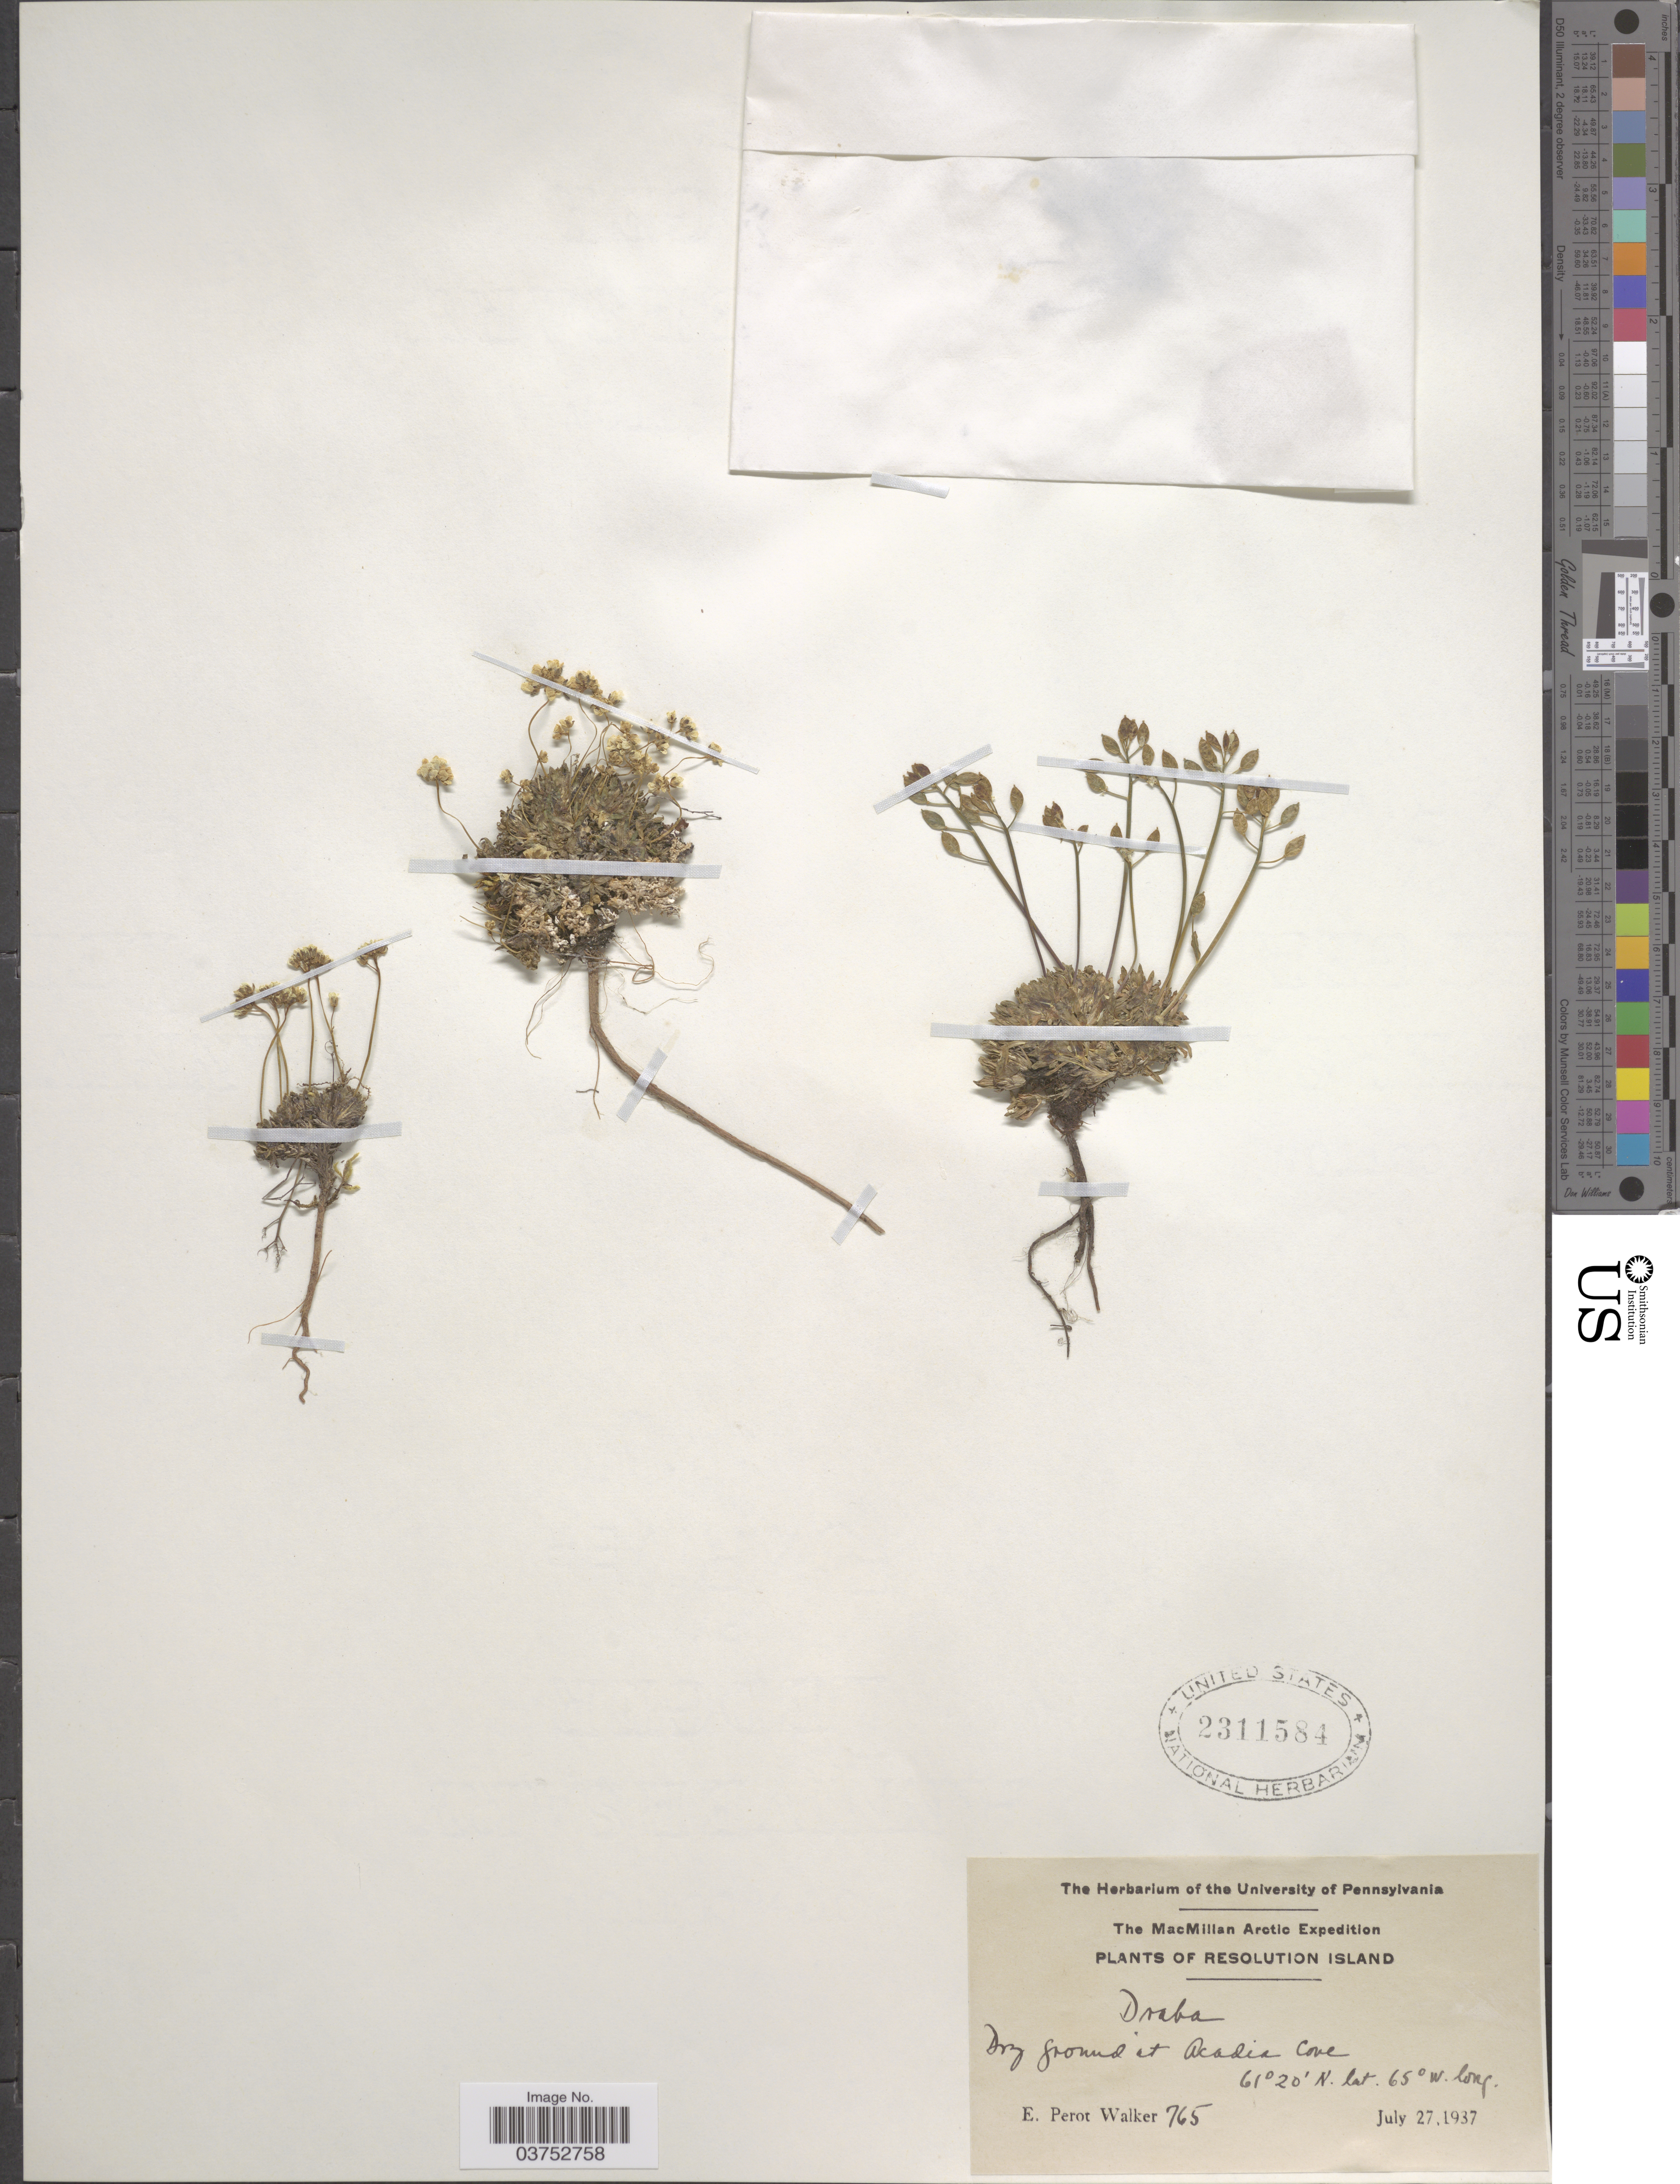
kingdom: Plantae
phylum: Tracheophyta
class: Magnoliopsida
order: Brassicales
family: Brassicaceae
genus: Draba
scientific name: Draba sp.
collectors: E. Walker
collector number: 765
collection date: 1937-07-27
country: Canada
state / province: Nunavut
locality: Resolution Island. Acadia Cove.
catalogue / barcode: US 2311584